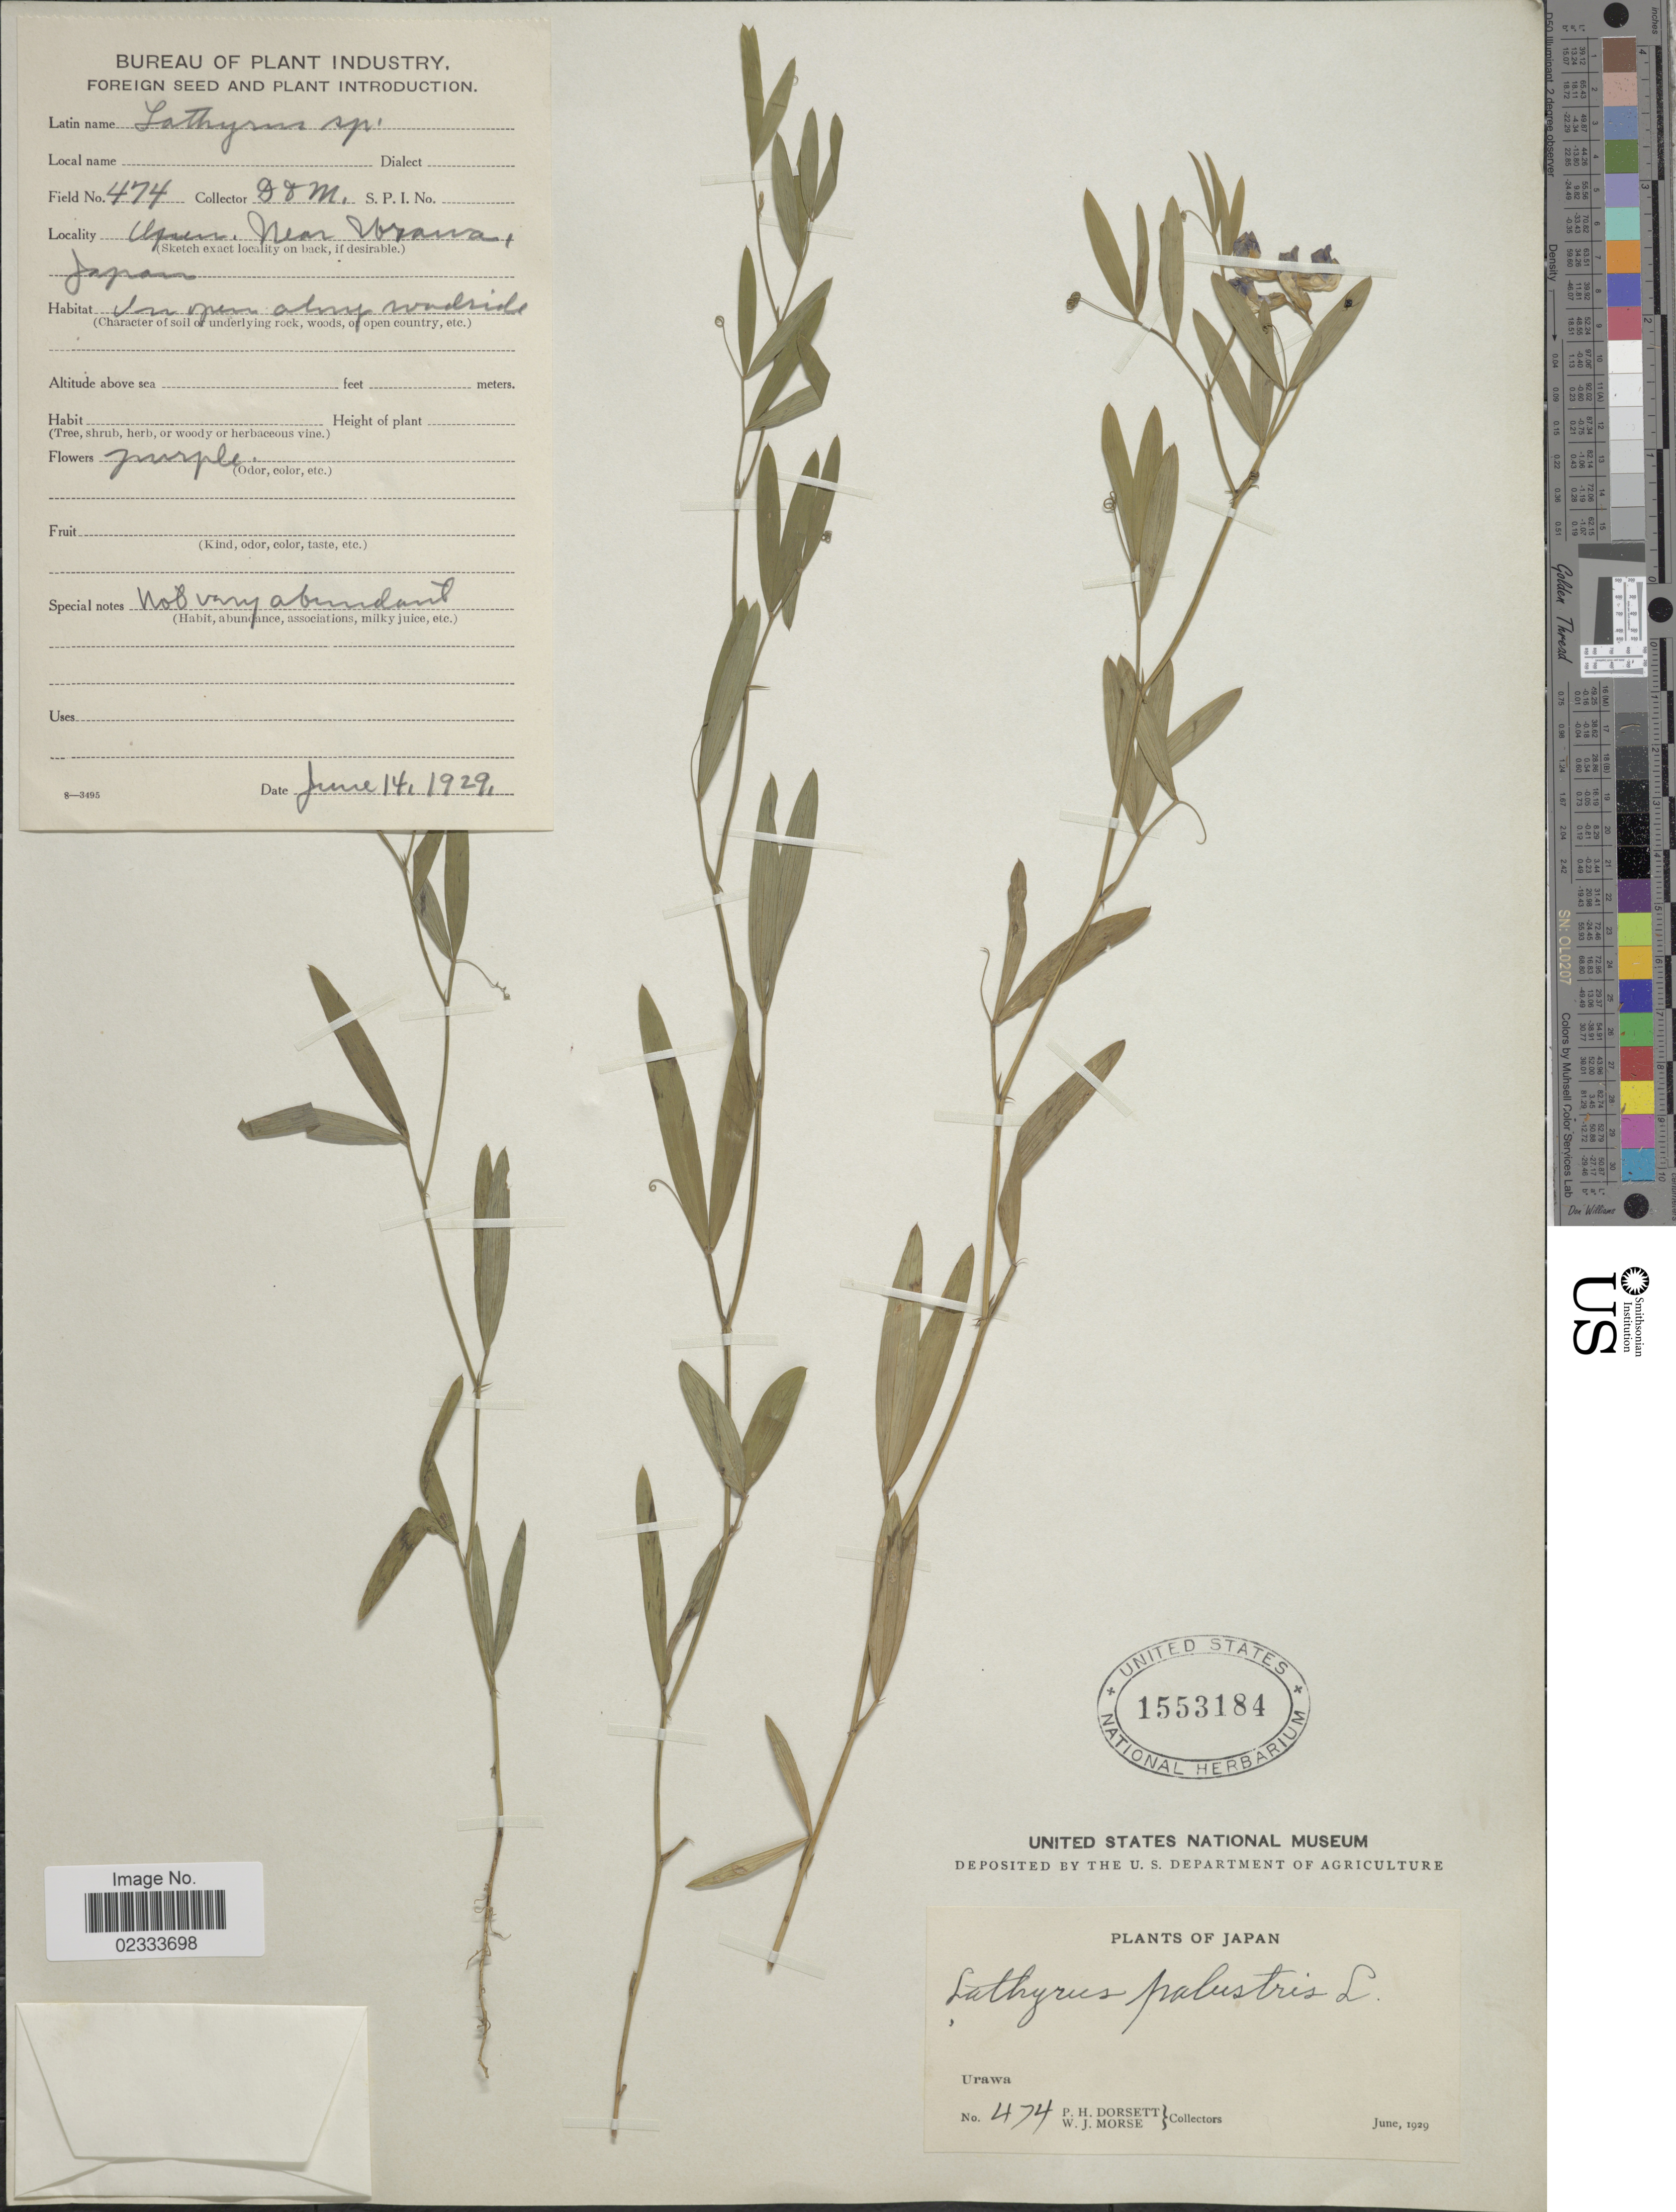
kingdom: Plantae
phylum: Tracheophyta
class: Magnoliopsida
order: Fabales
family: Fabaceae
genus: Lathyrus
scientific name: Lathyrus palustris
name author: L.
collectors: P. H. Dorsett & W. J. Morse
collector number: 474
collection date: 1929-06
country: Japan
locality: Urawa, Upper, near Urawa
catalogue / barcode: US 1553184